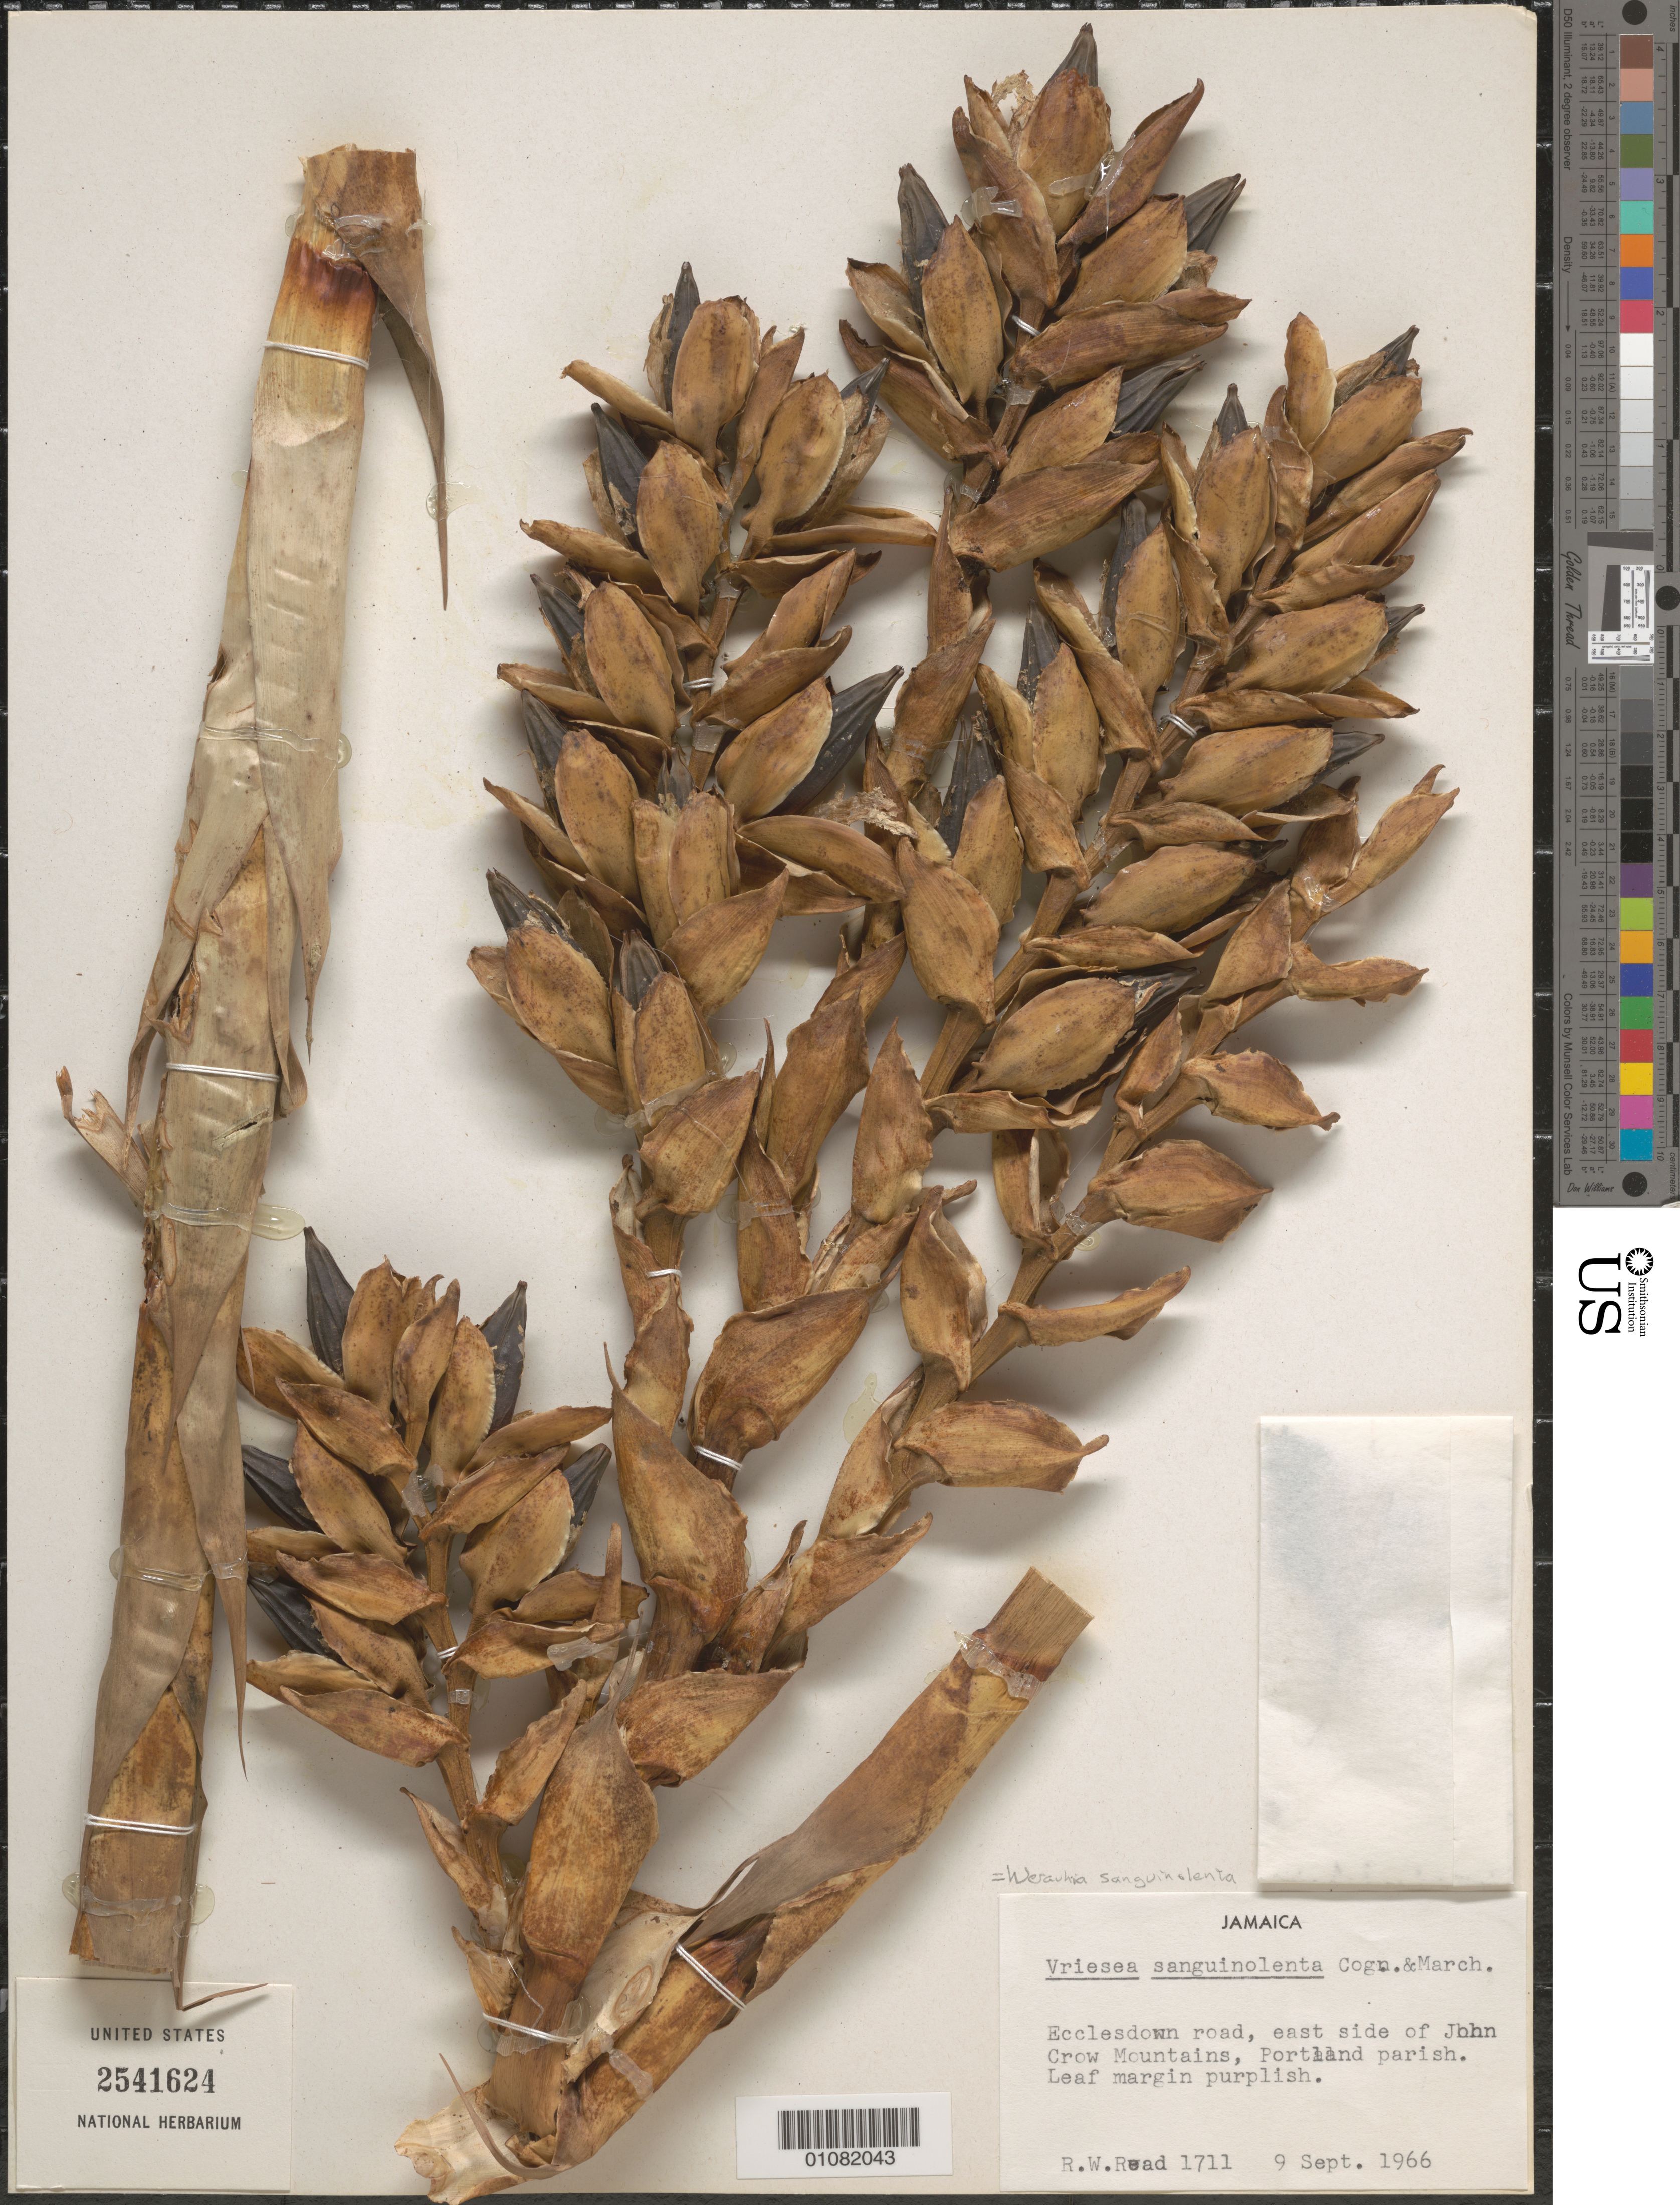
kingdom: Plantae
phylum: Tracheophyta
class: Liliopsida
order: Poales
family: Bromeliaceae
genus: Vriesea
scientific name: Vriesea sanguinolenta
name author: Cogn. & Marchal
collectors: R. W. Read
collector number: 1711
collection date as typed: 09 Sep 1966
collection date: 1966-09-09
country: Jamaica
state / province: Portland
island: Jamaica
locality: Ecclesdown road, E side of John Crow Mountains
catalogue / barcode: US 2541624